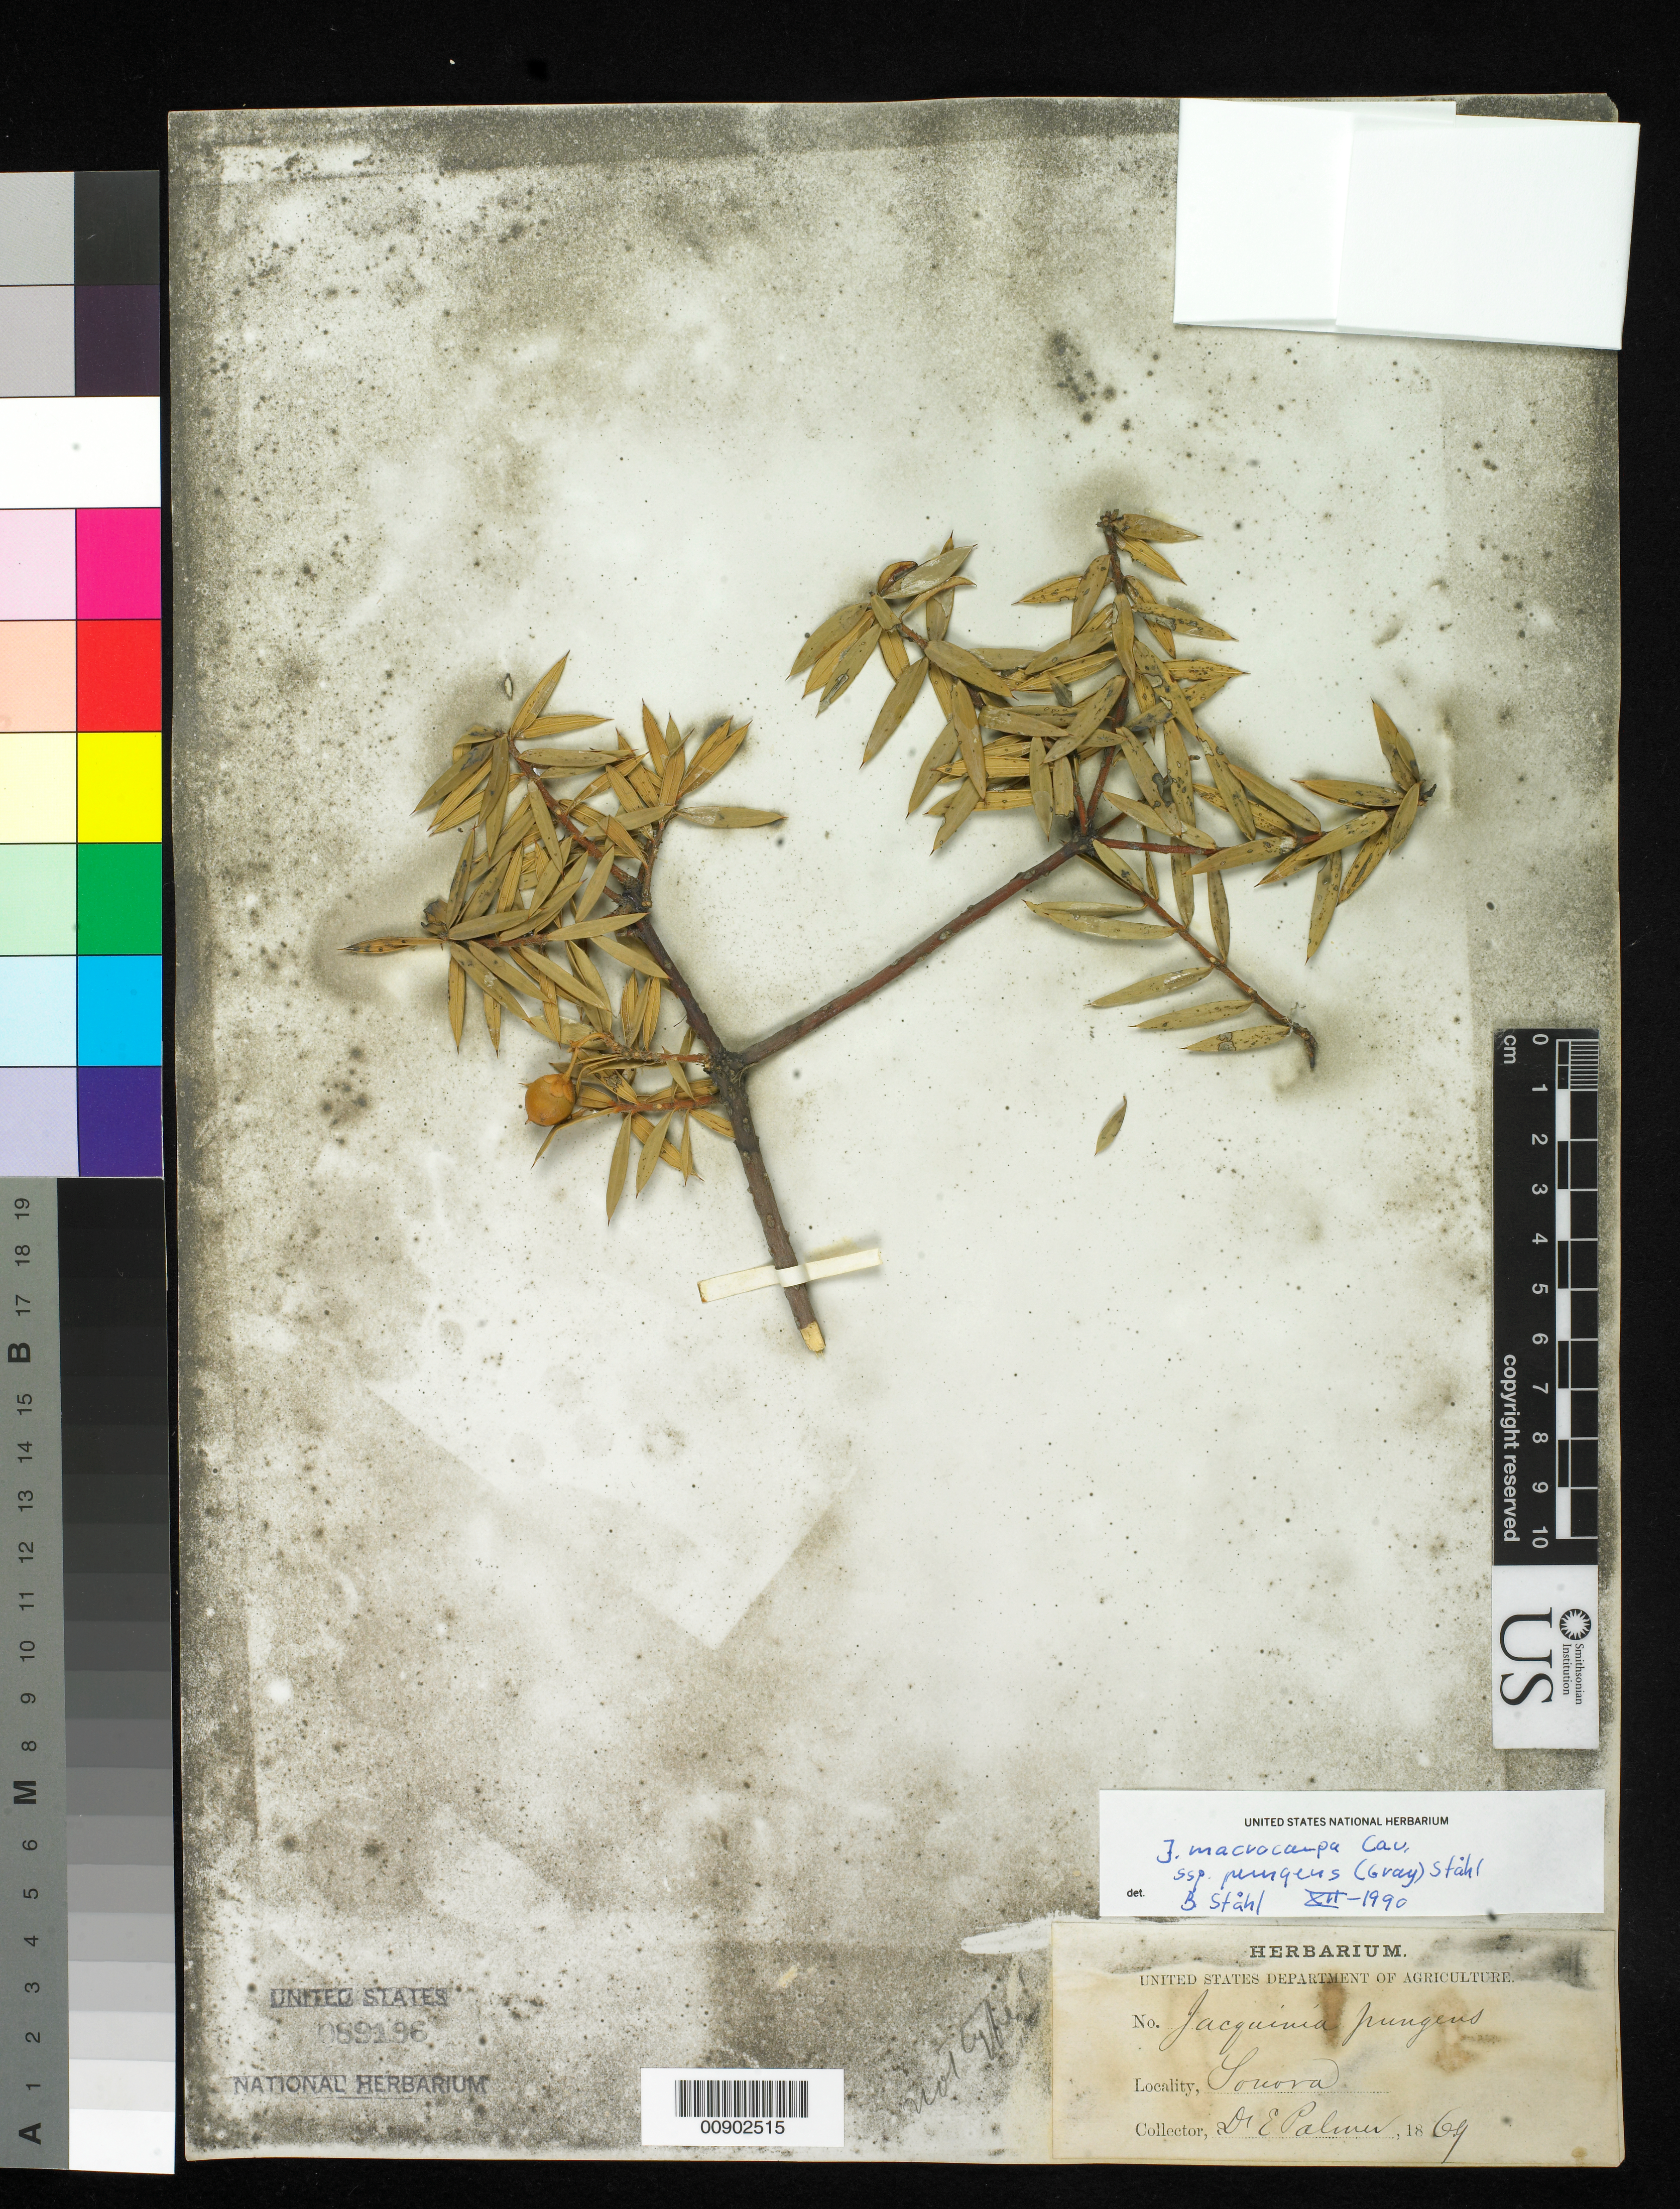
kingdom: Plantae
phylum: Tracheophyta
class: Magnoliopsida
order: Ericales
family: Primulaceae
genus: Jacquinia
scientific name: Jacquinia macrocarpa subsp. pungens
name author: Cav.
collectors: E. Palmer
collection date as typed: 1869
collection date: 1869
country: Mexico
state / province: Sonora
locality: Sonora.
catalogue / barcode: US 89196